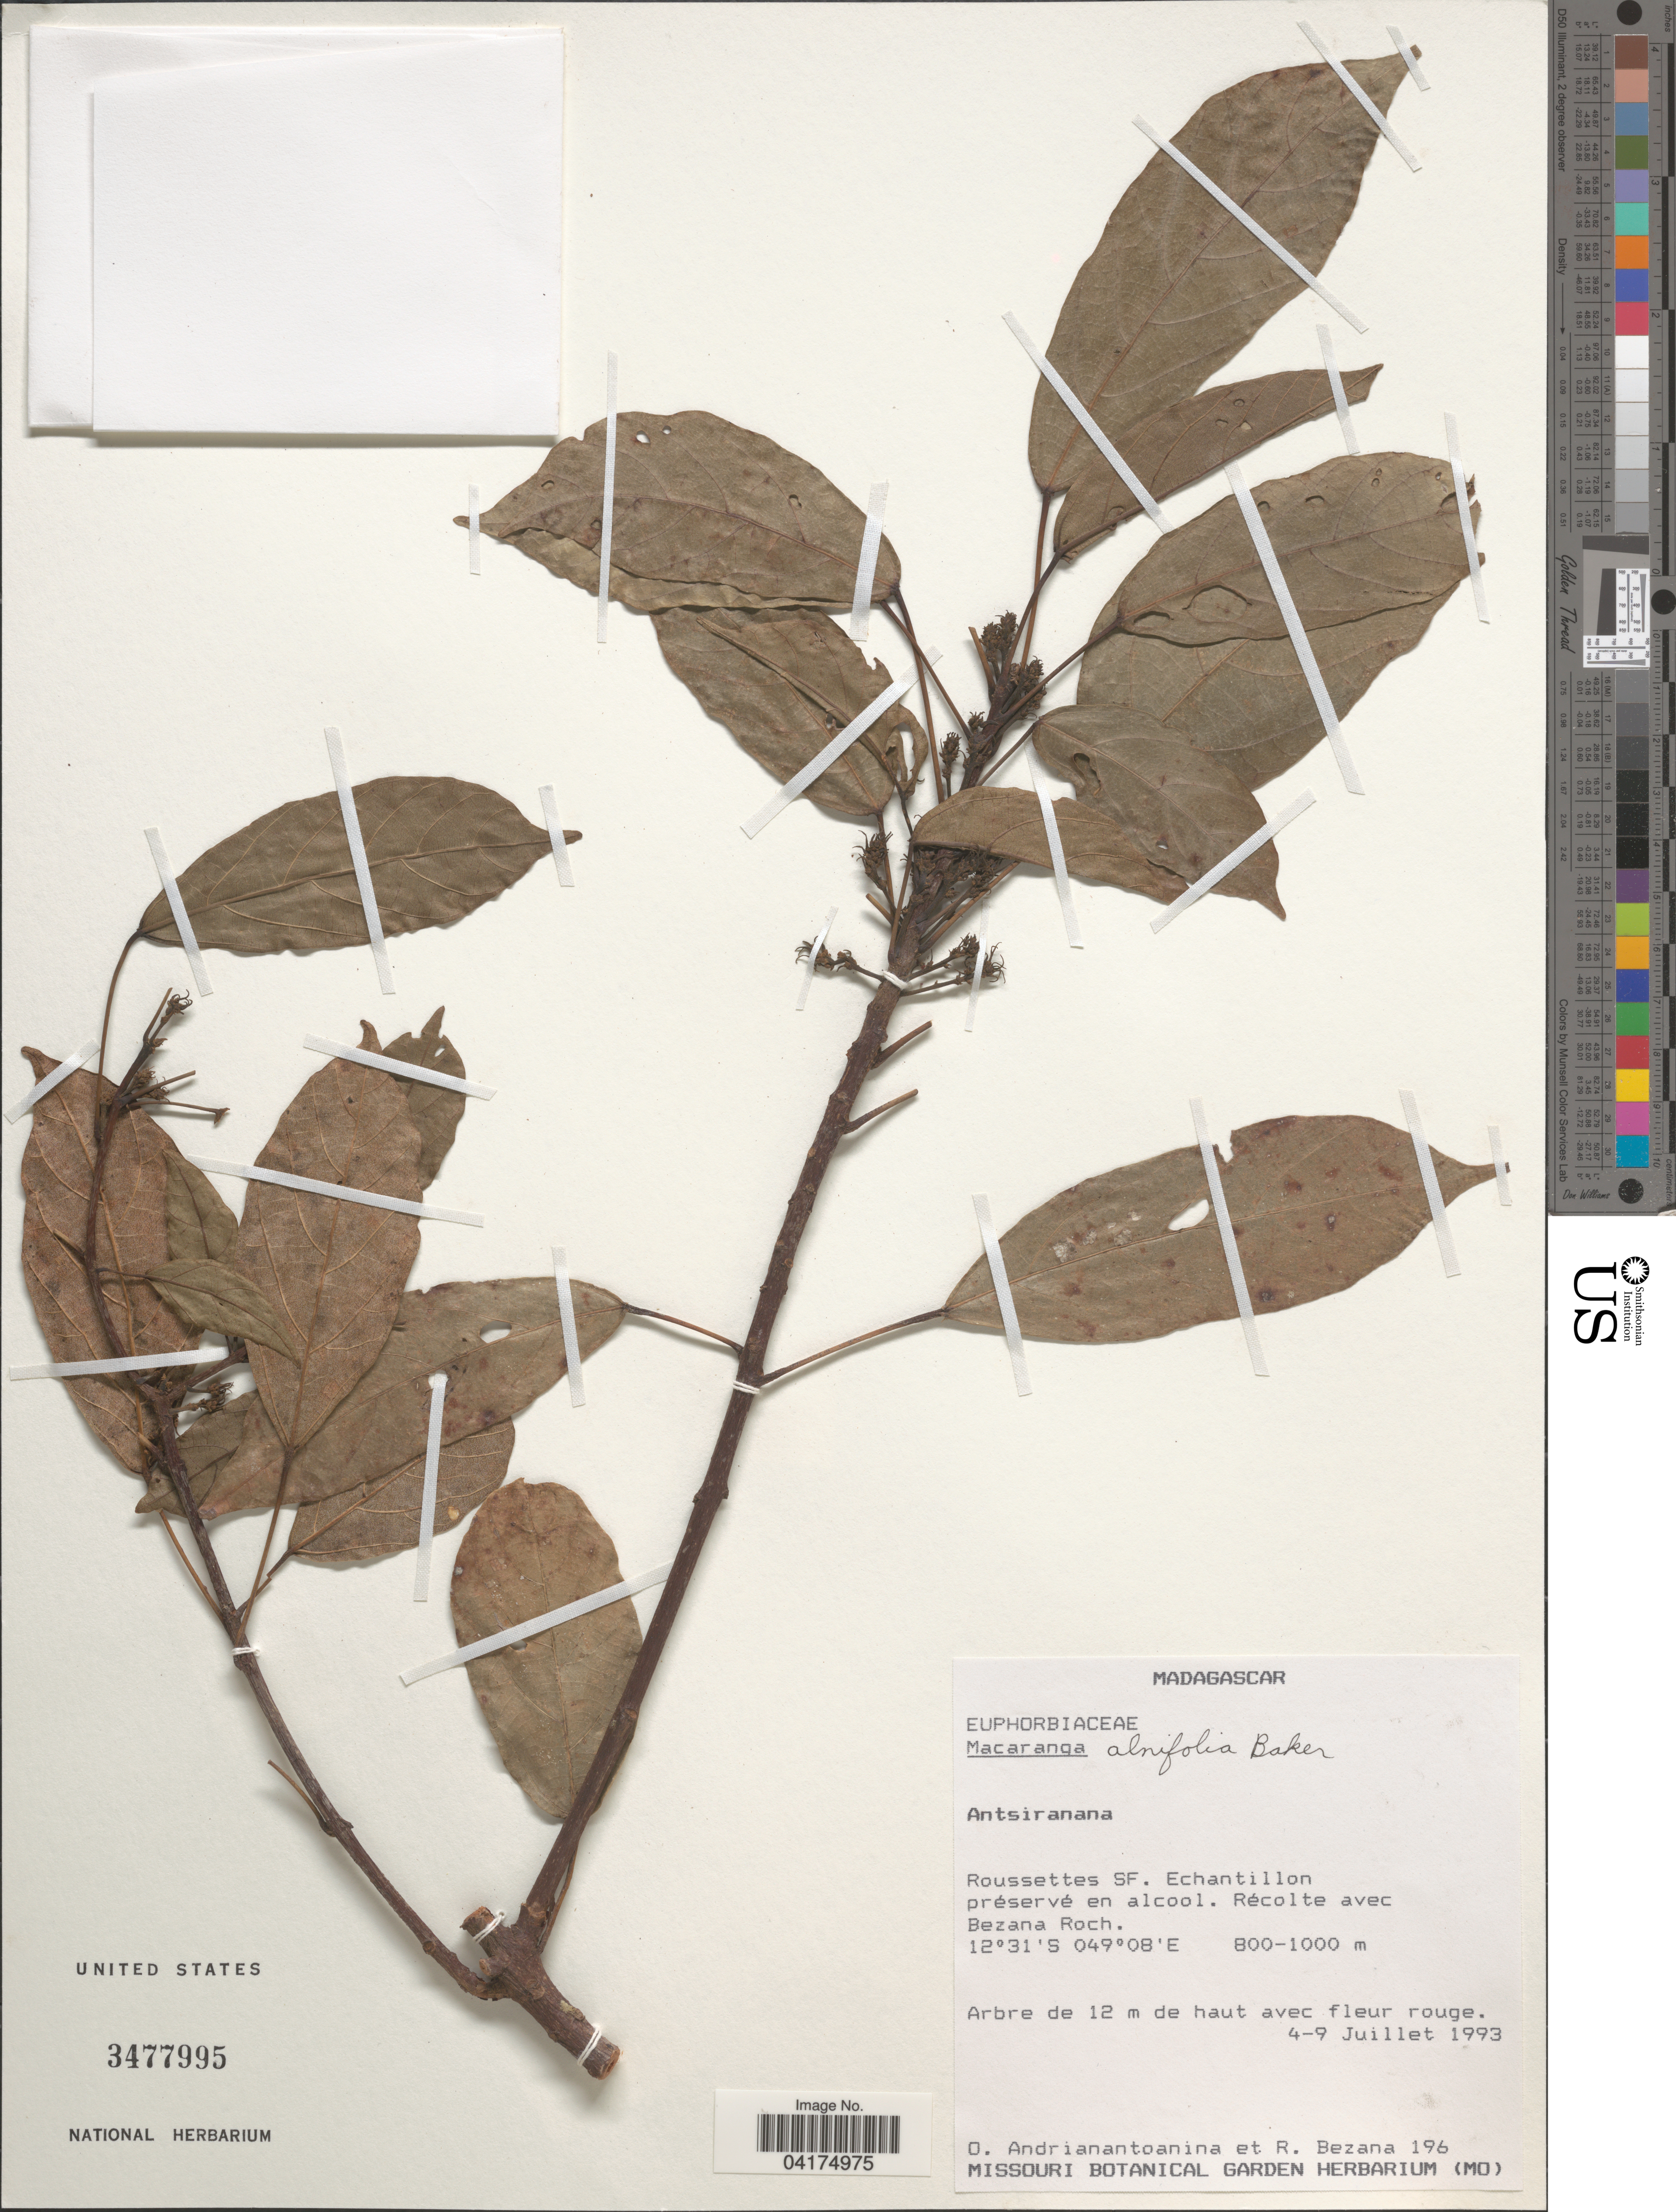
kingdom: Plantae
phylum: Tracheophyta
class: Magnoliopsida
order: Malpighiales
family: Euphorbiaceae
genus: Macaranga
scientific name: Macaranga alnifolia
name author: Baker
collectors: O. Andrianantoanina & R. Bezana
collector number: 196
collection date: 1993-07-04/1993-07-09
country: Madagascar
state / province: Diana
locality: Roussettes SF.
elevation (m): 800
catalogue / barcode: US 3477995